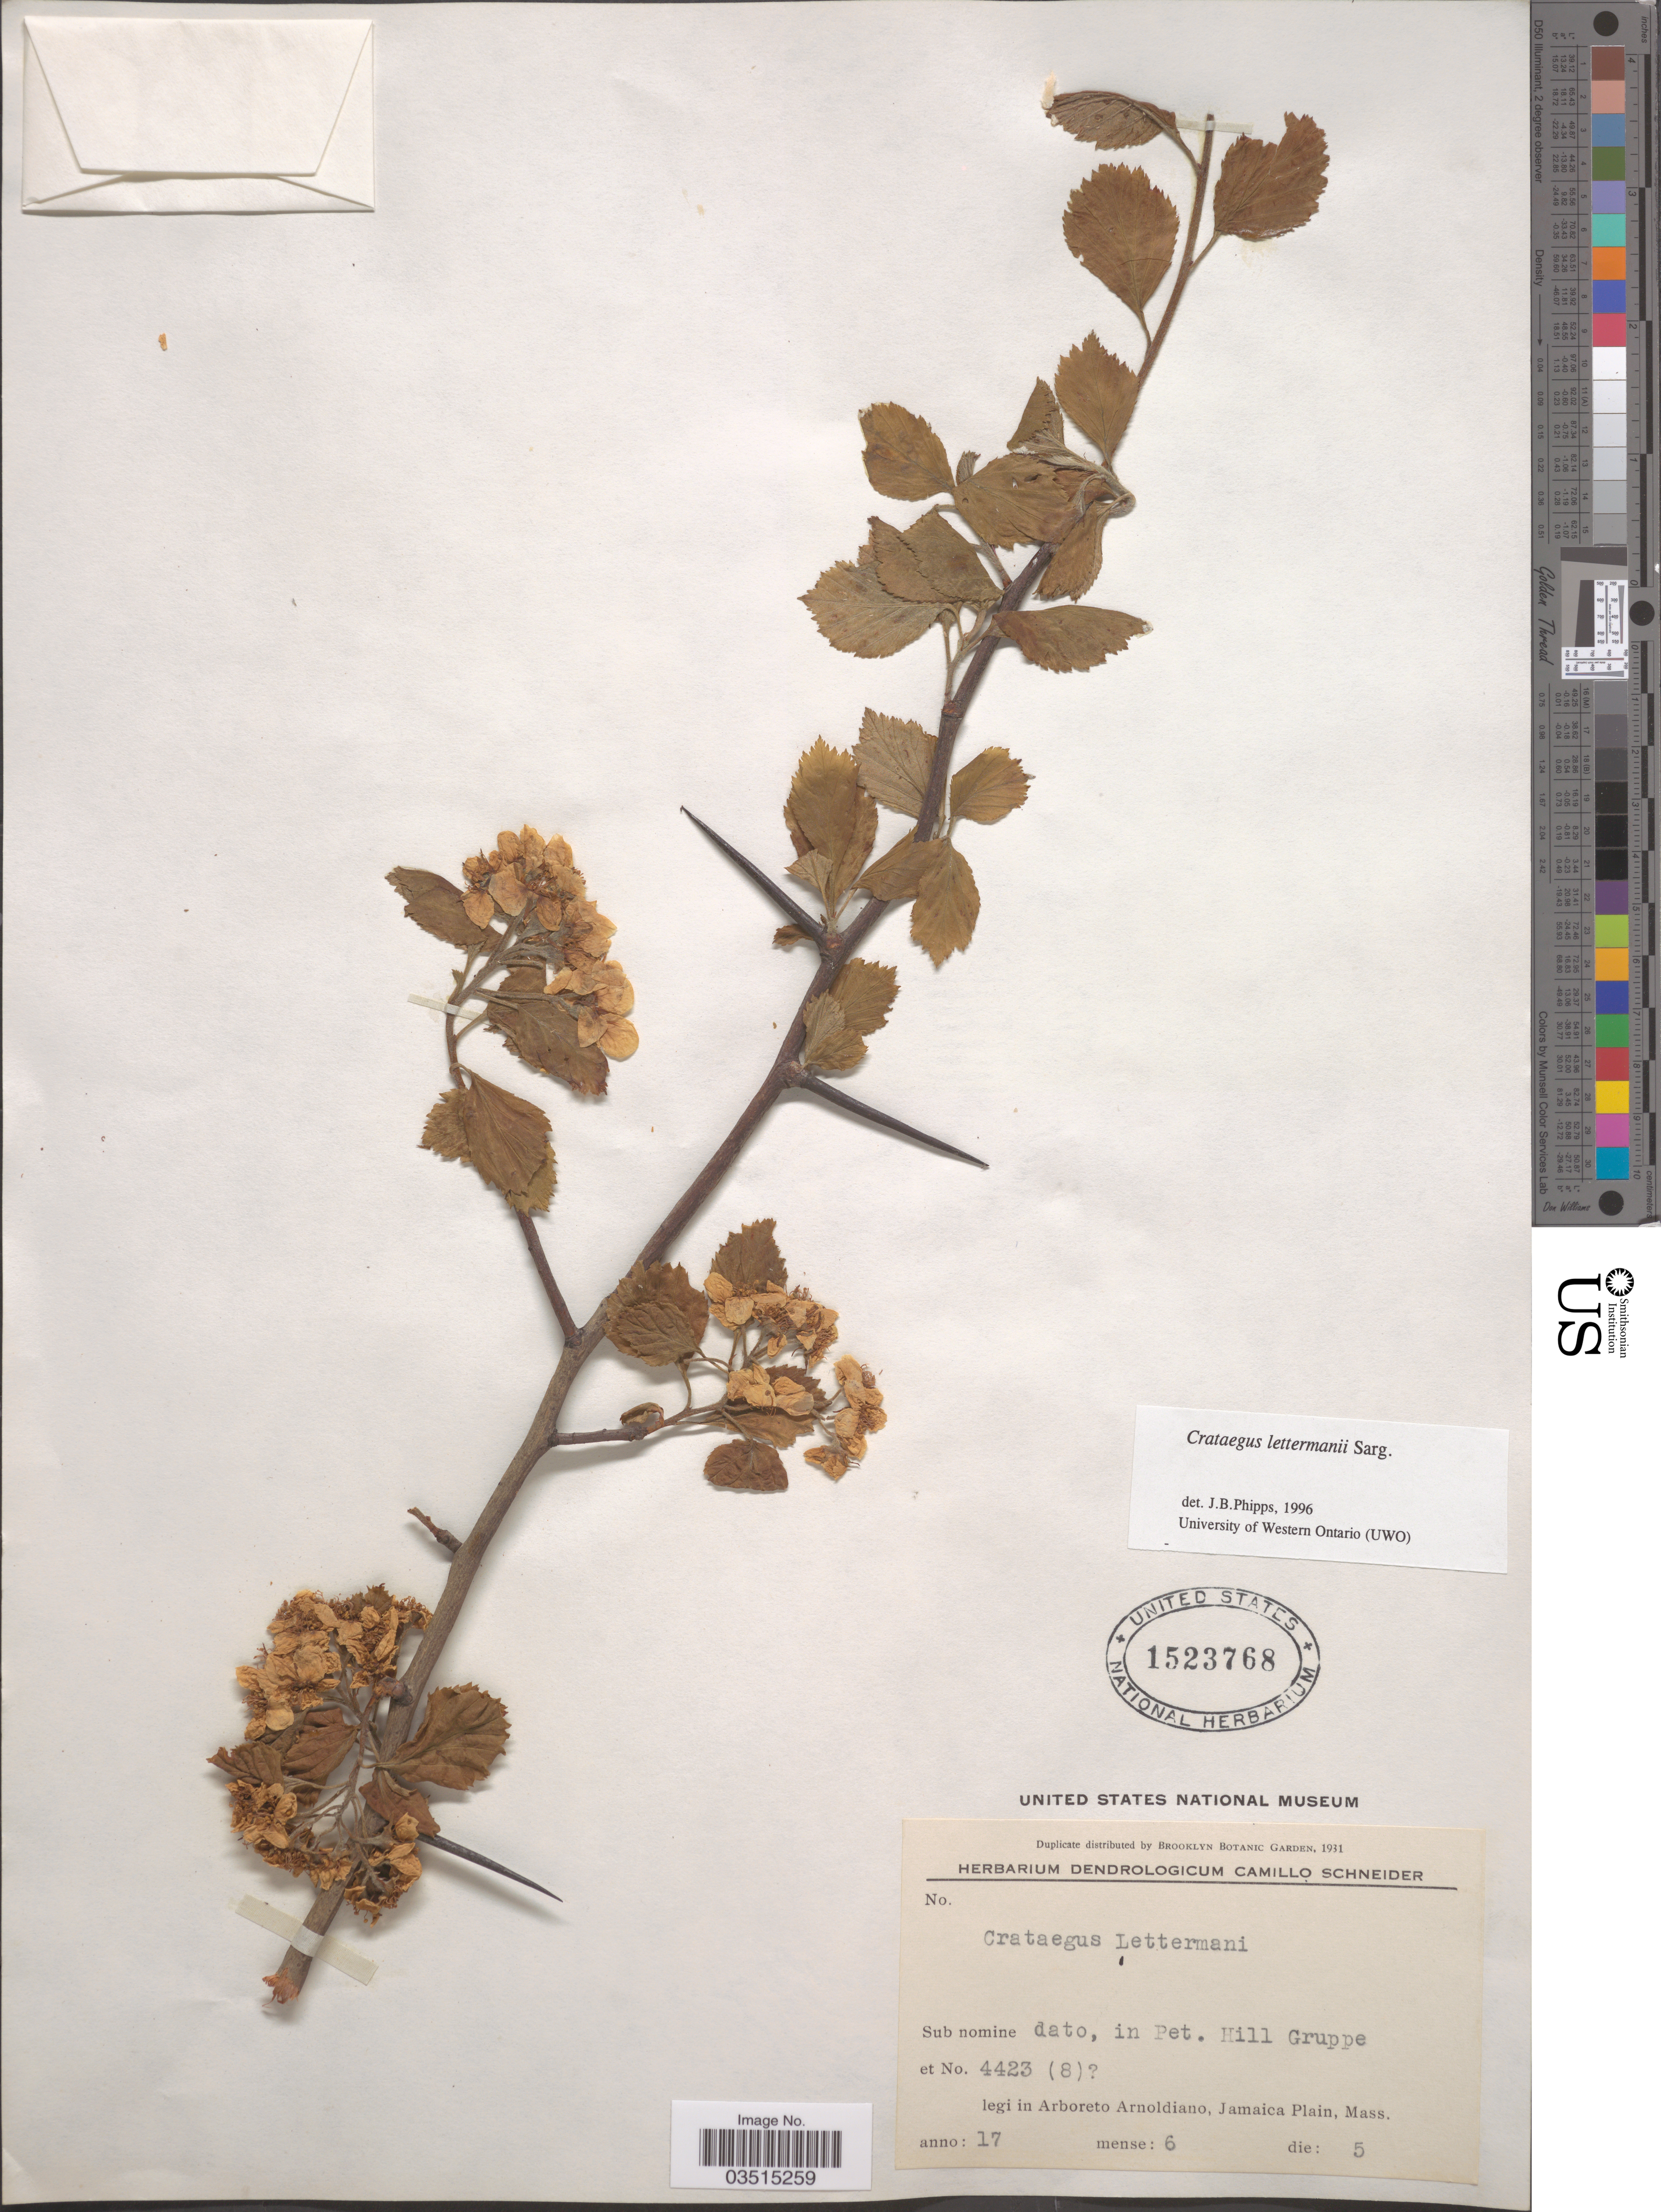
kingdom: Plantae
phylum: Tracheophyta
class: Magnoliopsida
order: Rosales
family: Rosaceae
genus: Crataegus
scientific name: Crataegus lettermanii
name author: Sarg.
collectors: ex herb. Dendrologicum C. Schneider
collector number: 4423 (8)?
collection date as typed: Transcribed d/m/y: 5/6/17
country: United States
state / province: Massachusetts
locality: Arboreto Arnoldiano, Jamaica Plain.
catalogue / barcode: US 1523768